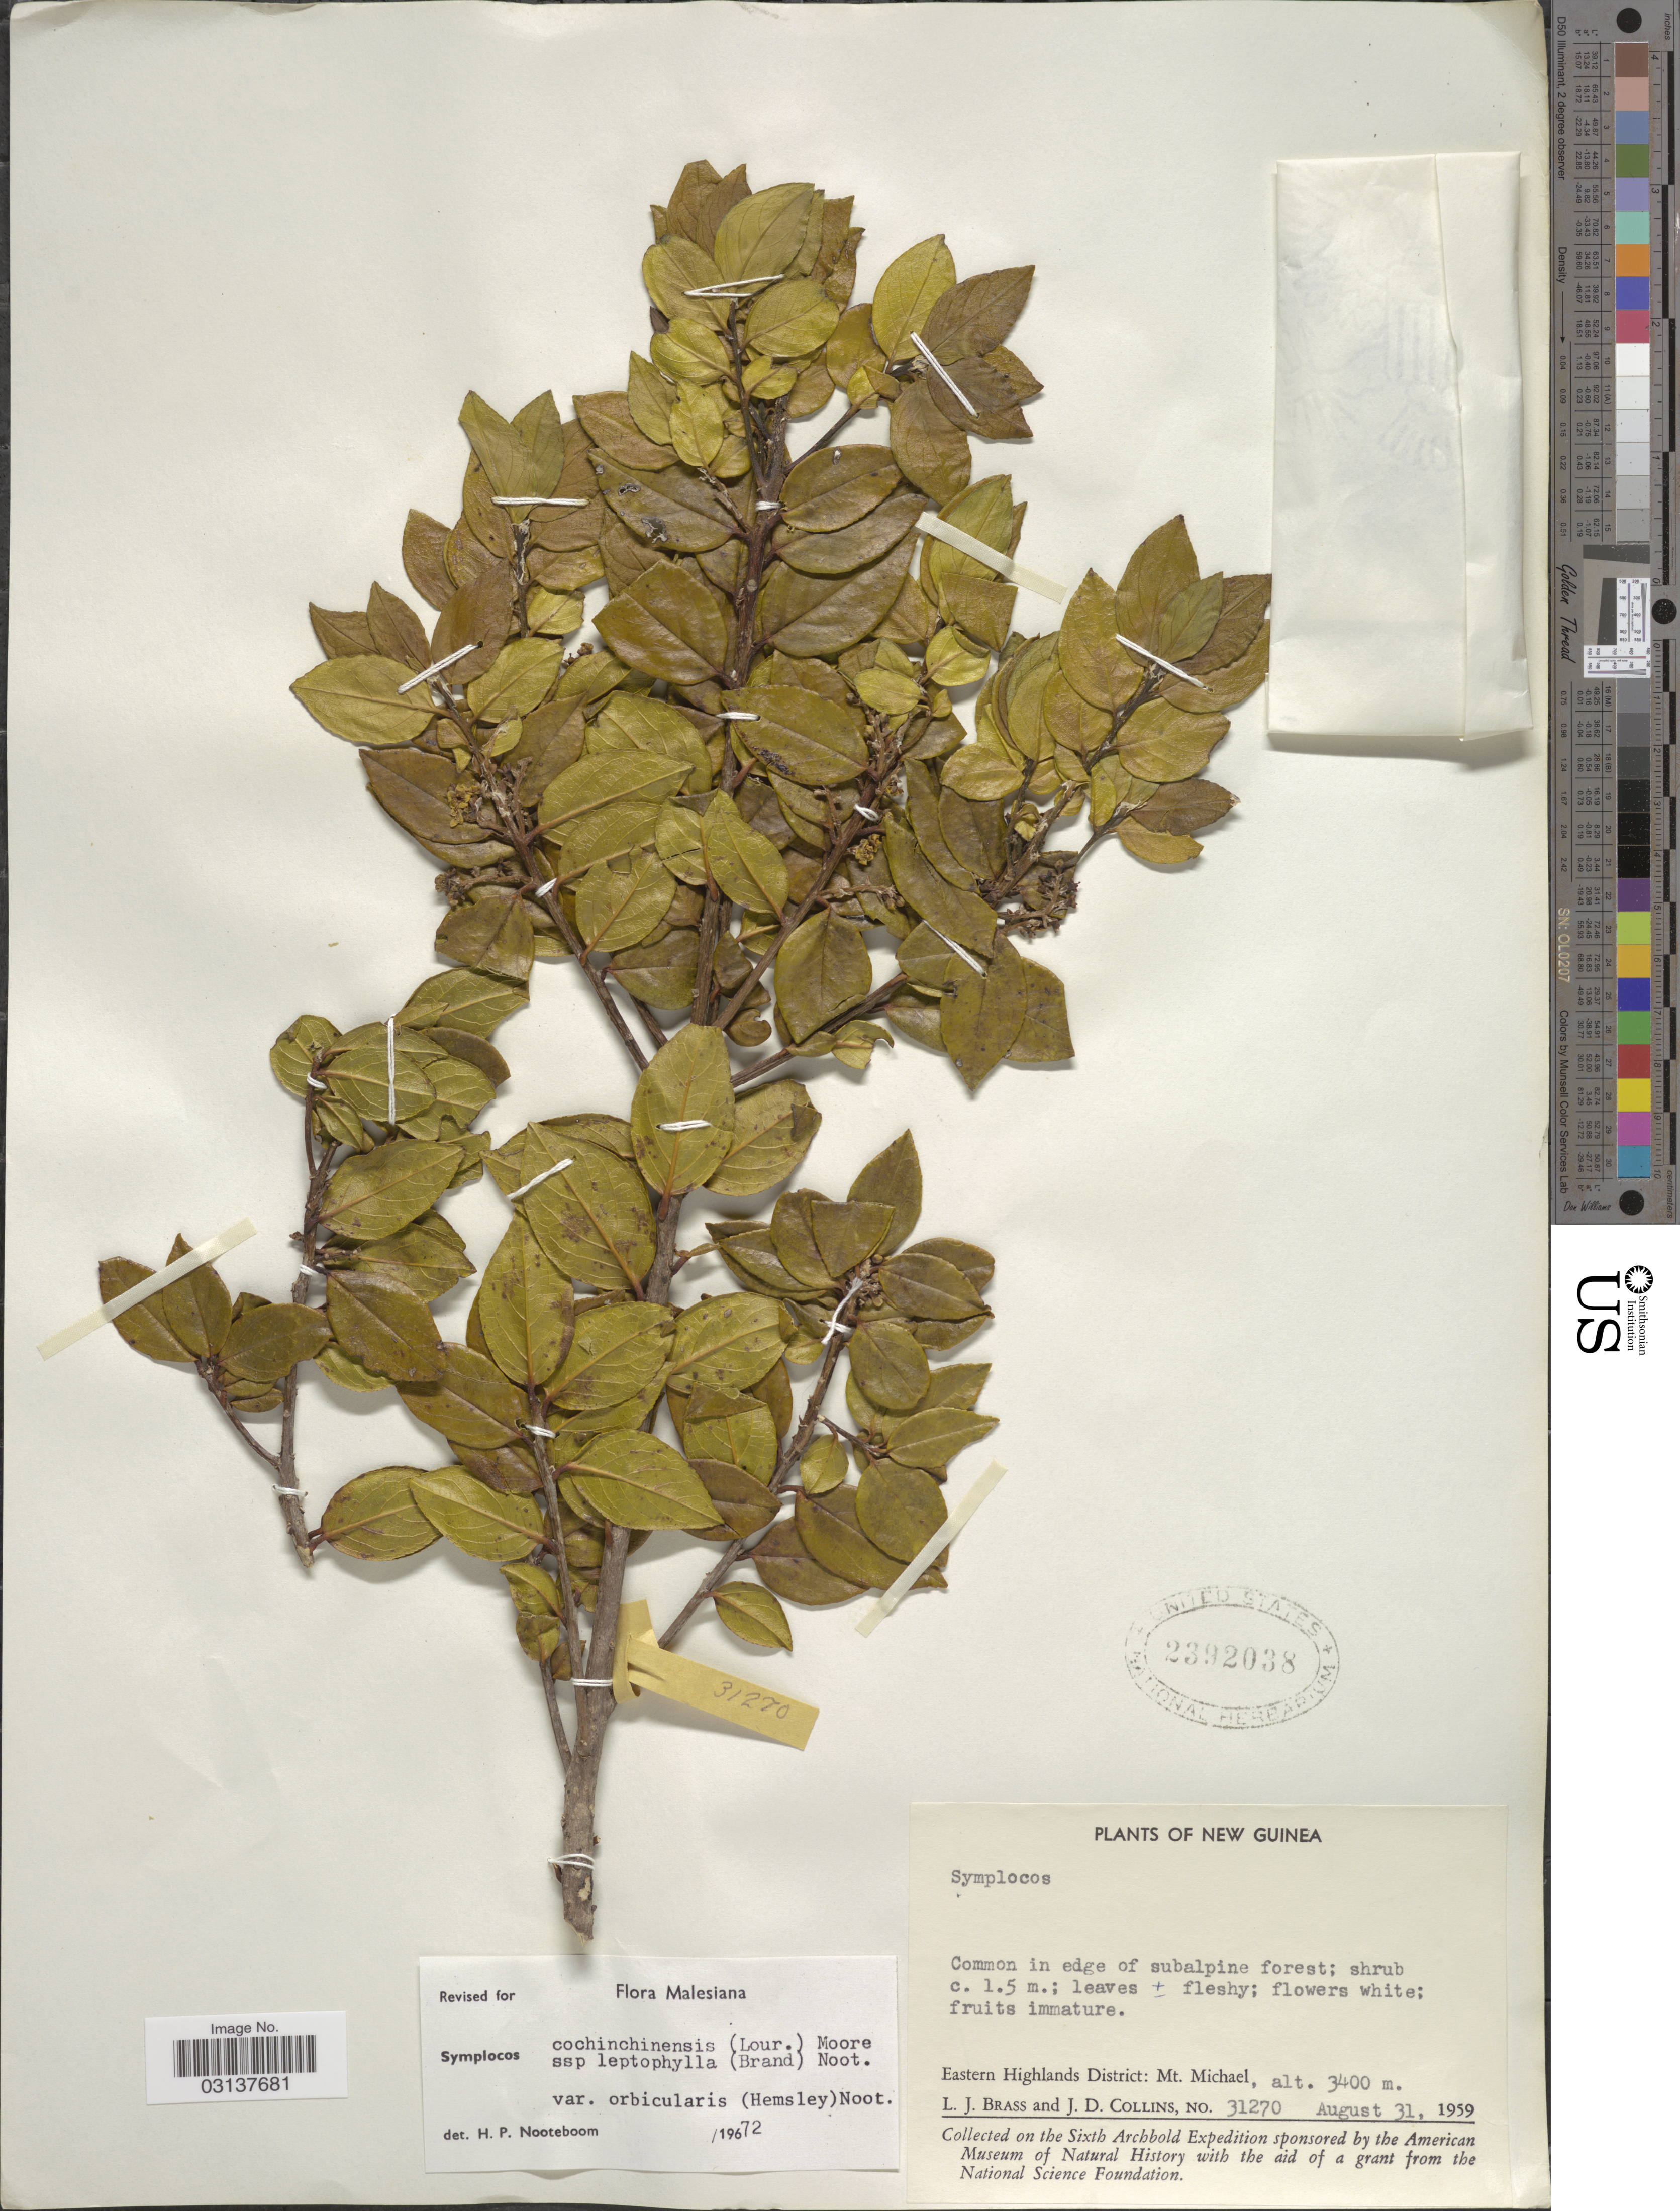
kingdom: Plantae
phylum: Tracheophyta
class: Magnoliopsida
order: Ericales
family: Symplocaceae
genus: Symplocos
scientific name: Symplocos cochinchinensis var. orbicularis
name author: (Hemsl.) Noot.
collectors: L. J. Brass & J. Collins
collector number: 31270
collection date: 1959-08-31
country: Papua New Guinea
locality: New Guinea, Eastern Highlands District: Mt. Wilhelm.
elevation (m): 3400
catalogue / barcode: US 2392038